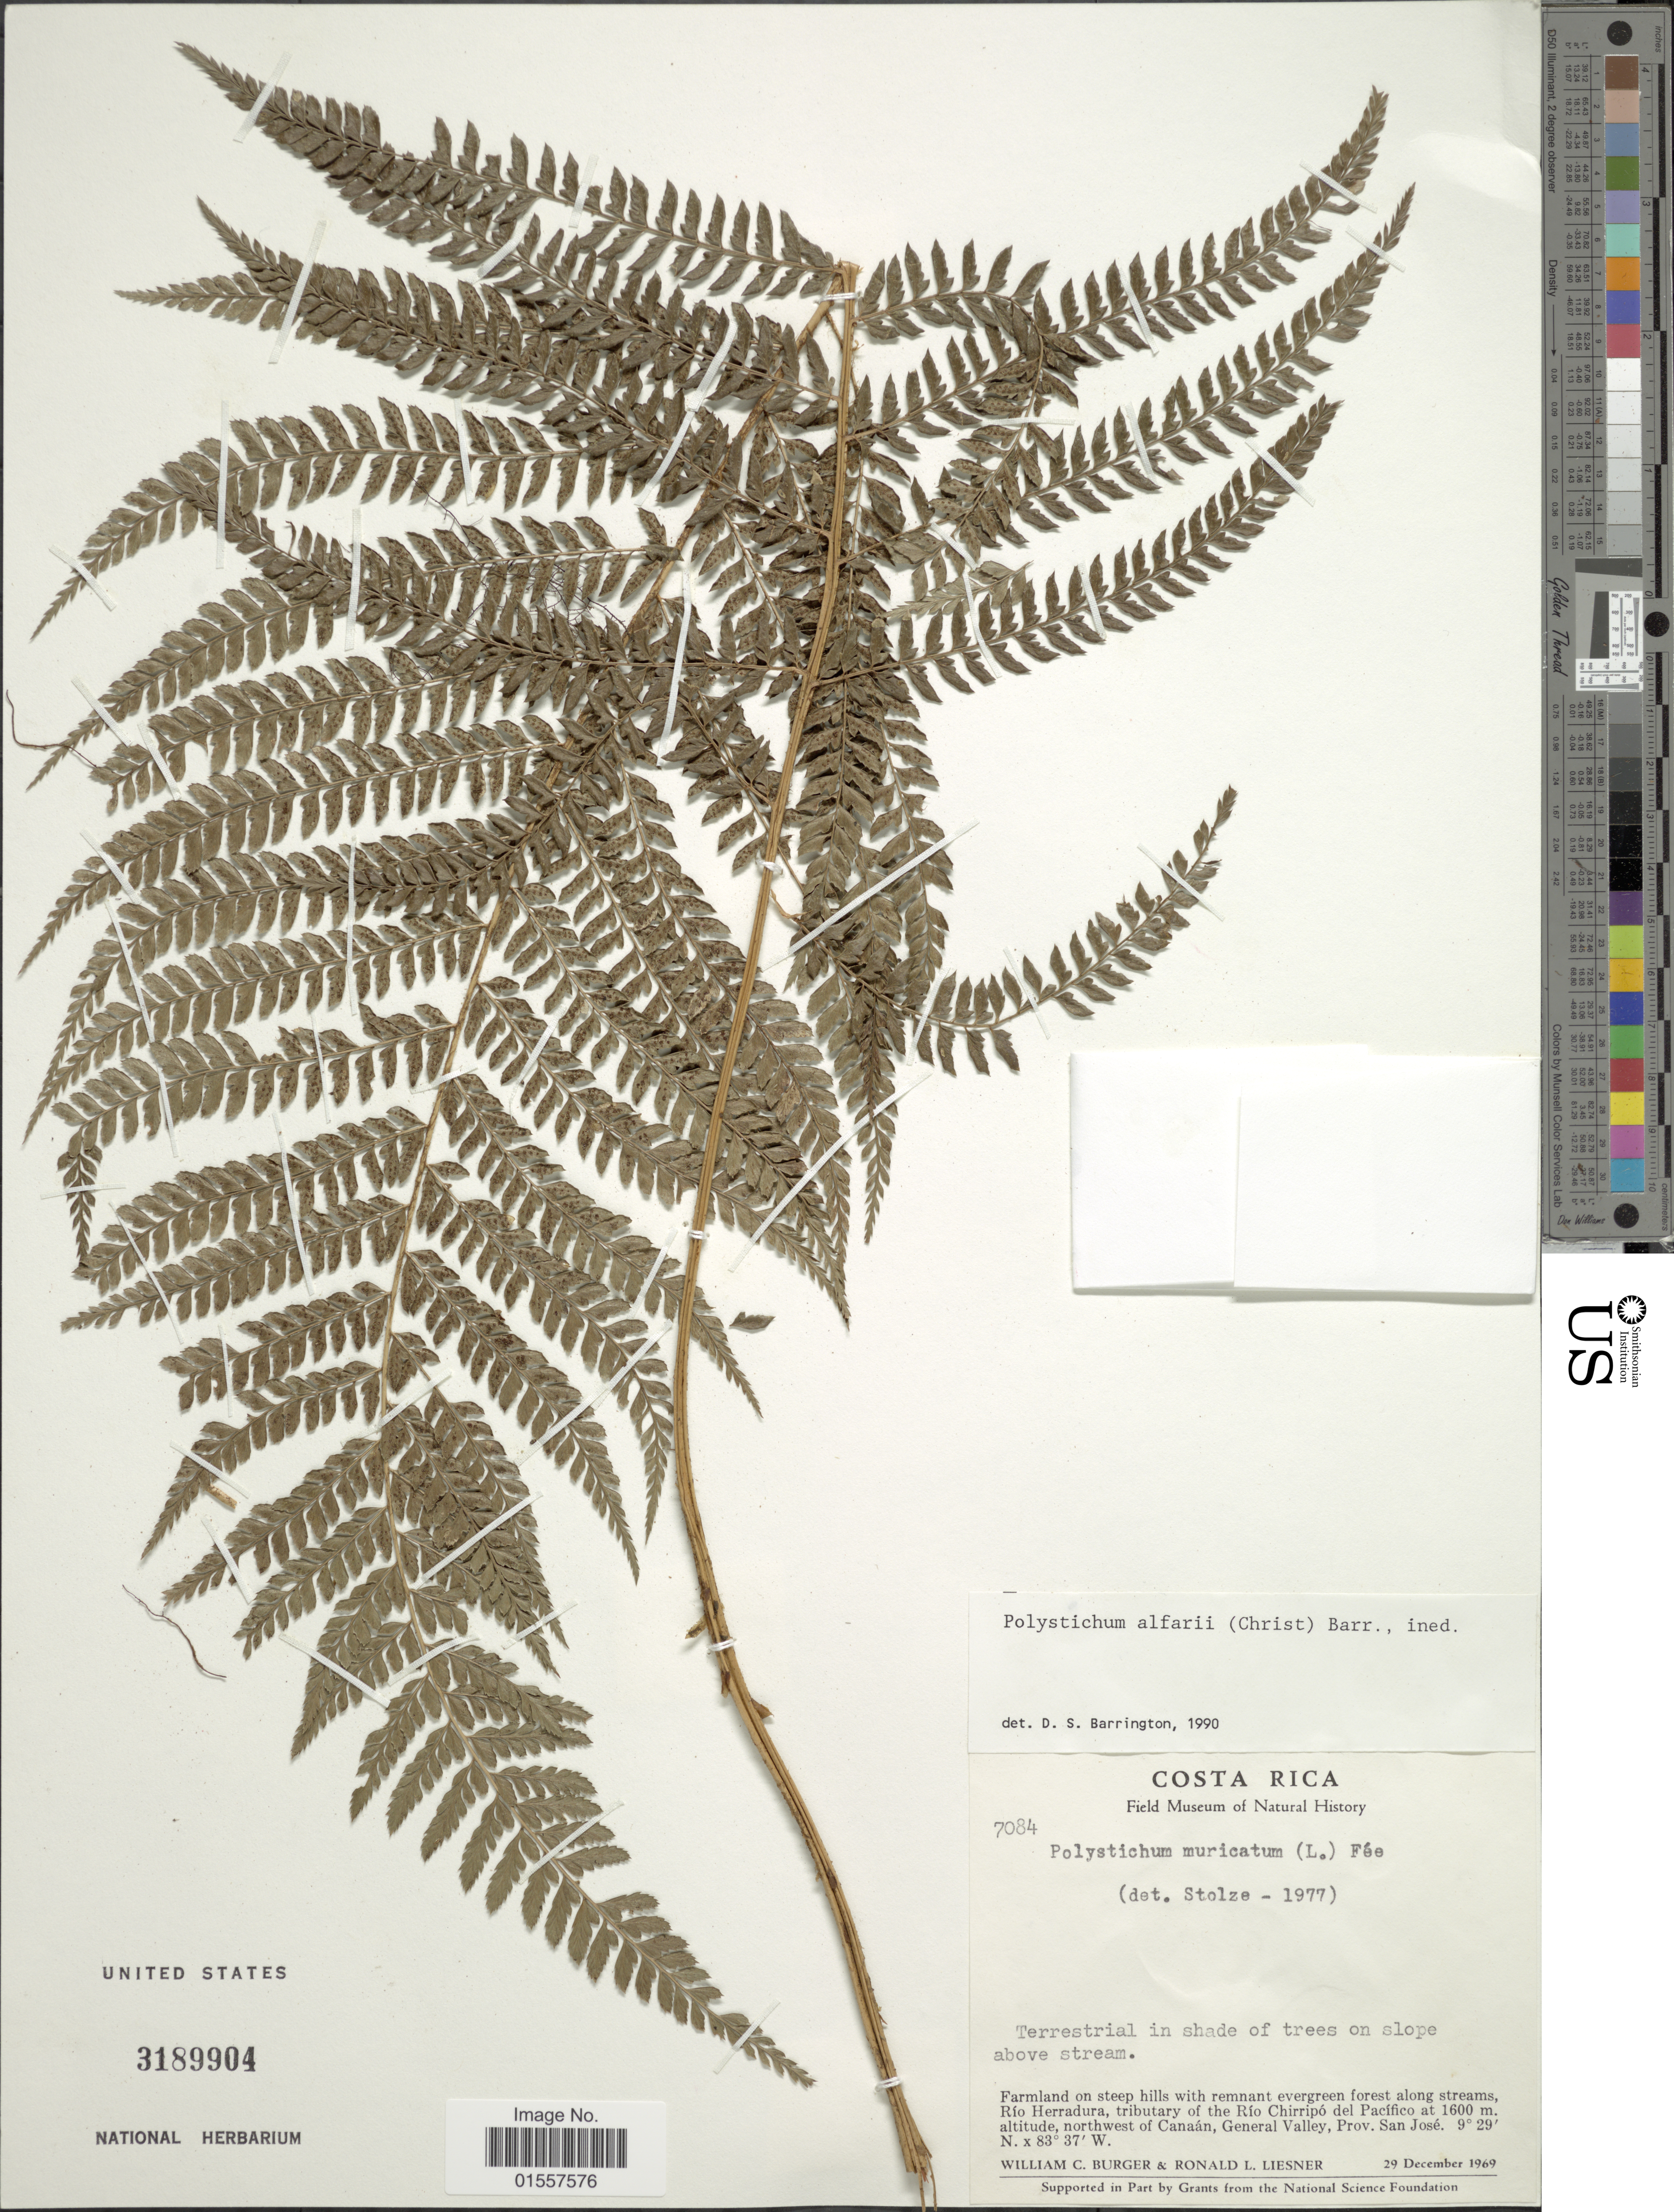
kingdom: Plantae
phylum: Tracheophyta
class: Polypodiopsida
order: Polypodiales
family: Dryopteridaceae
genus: Polystichum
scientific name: Polystichum alfaroi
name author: (Christ) Barrington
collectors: W. Burger & R. L. Liesner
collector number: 7084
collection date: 1969-12-29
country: Costa Rica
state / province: San José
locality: Farmland on steep hills with remnant evergreen forest along streams, Rio Herradura, tributary of the Rio Chirripo del Pacifico, northwest of Canaan, General Valley, Prov. San Jose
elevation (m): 1600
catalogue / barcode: US 3189904